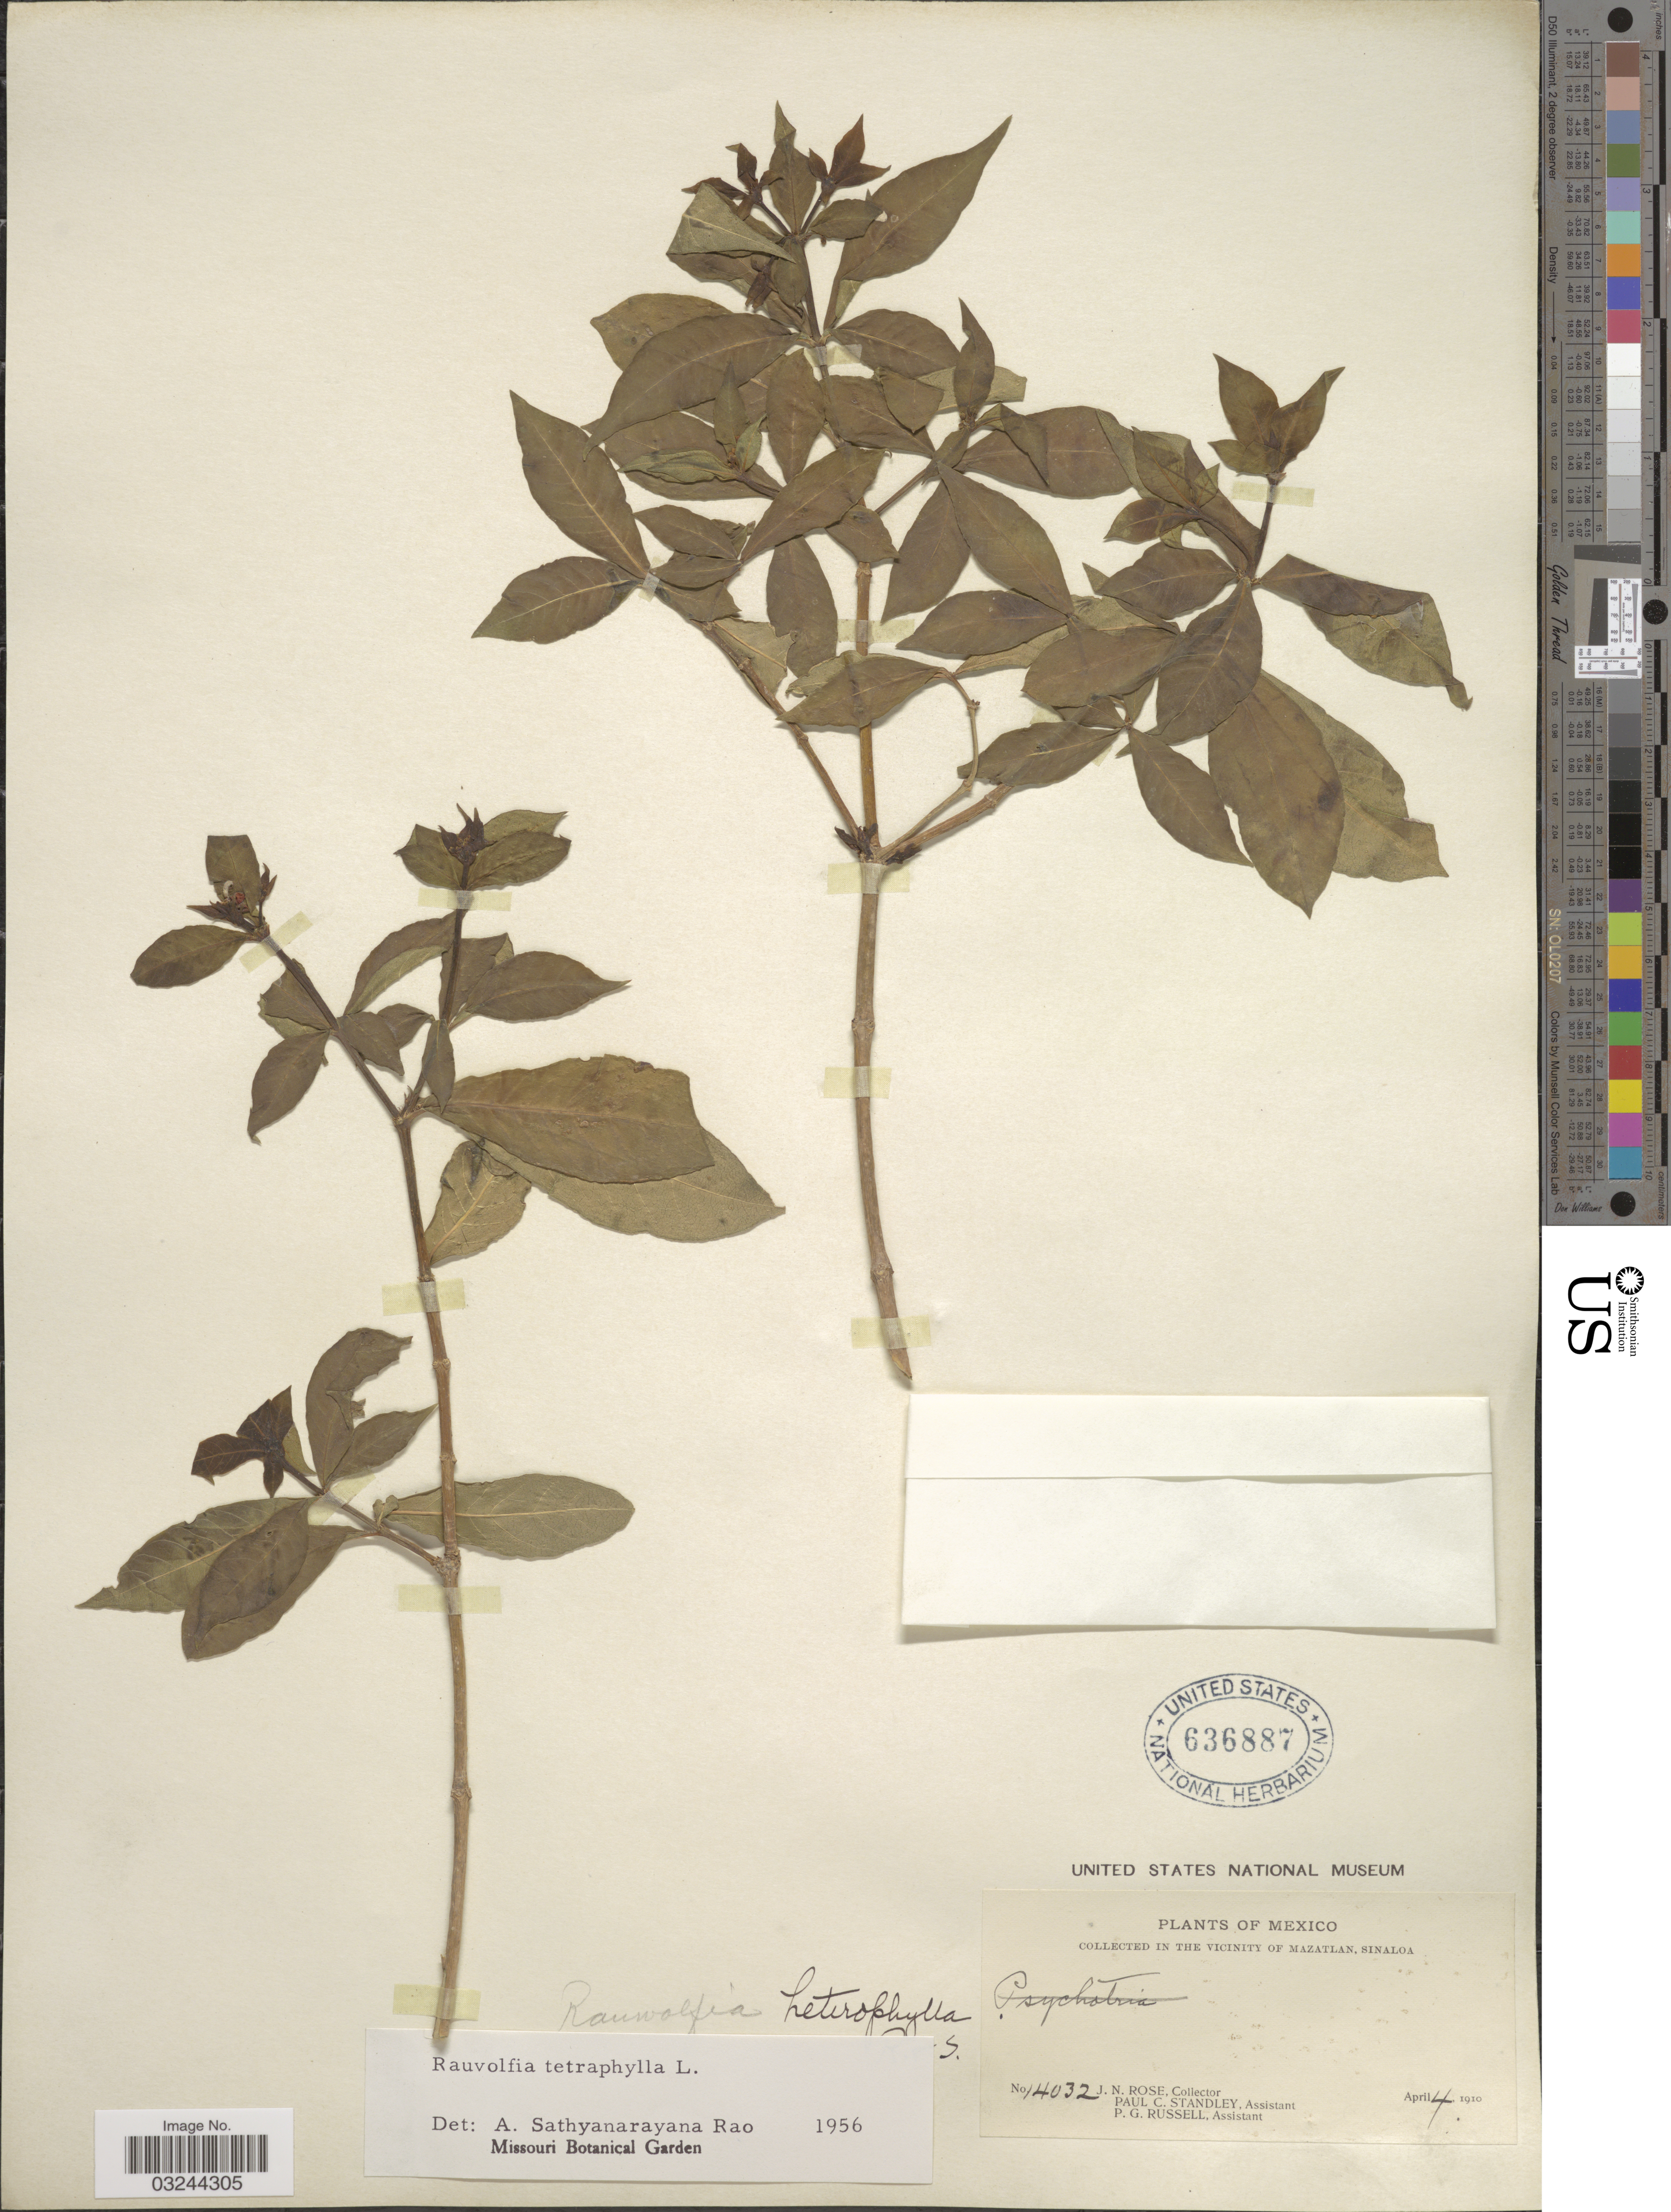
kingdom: Plantae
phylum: Tracheophyta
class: Magnoliopsida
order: Gentianales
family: Apocynaceae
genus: Rauvolfia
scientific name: Rauvolfia tetraphylla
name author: L.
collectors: J. N. Rose, P. C. Standley & P. G. Russell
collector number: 14032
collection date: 1910-04-04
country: Mexico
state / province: Sinaloa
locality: In the vicinity of Mazatlan.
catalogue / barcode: US 636887